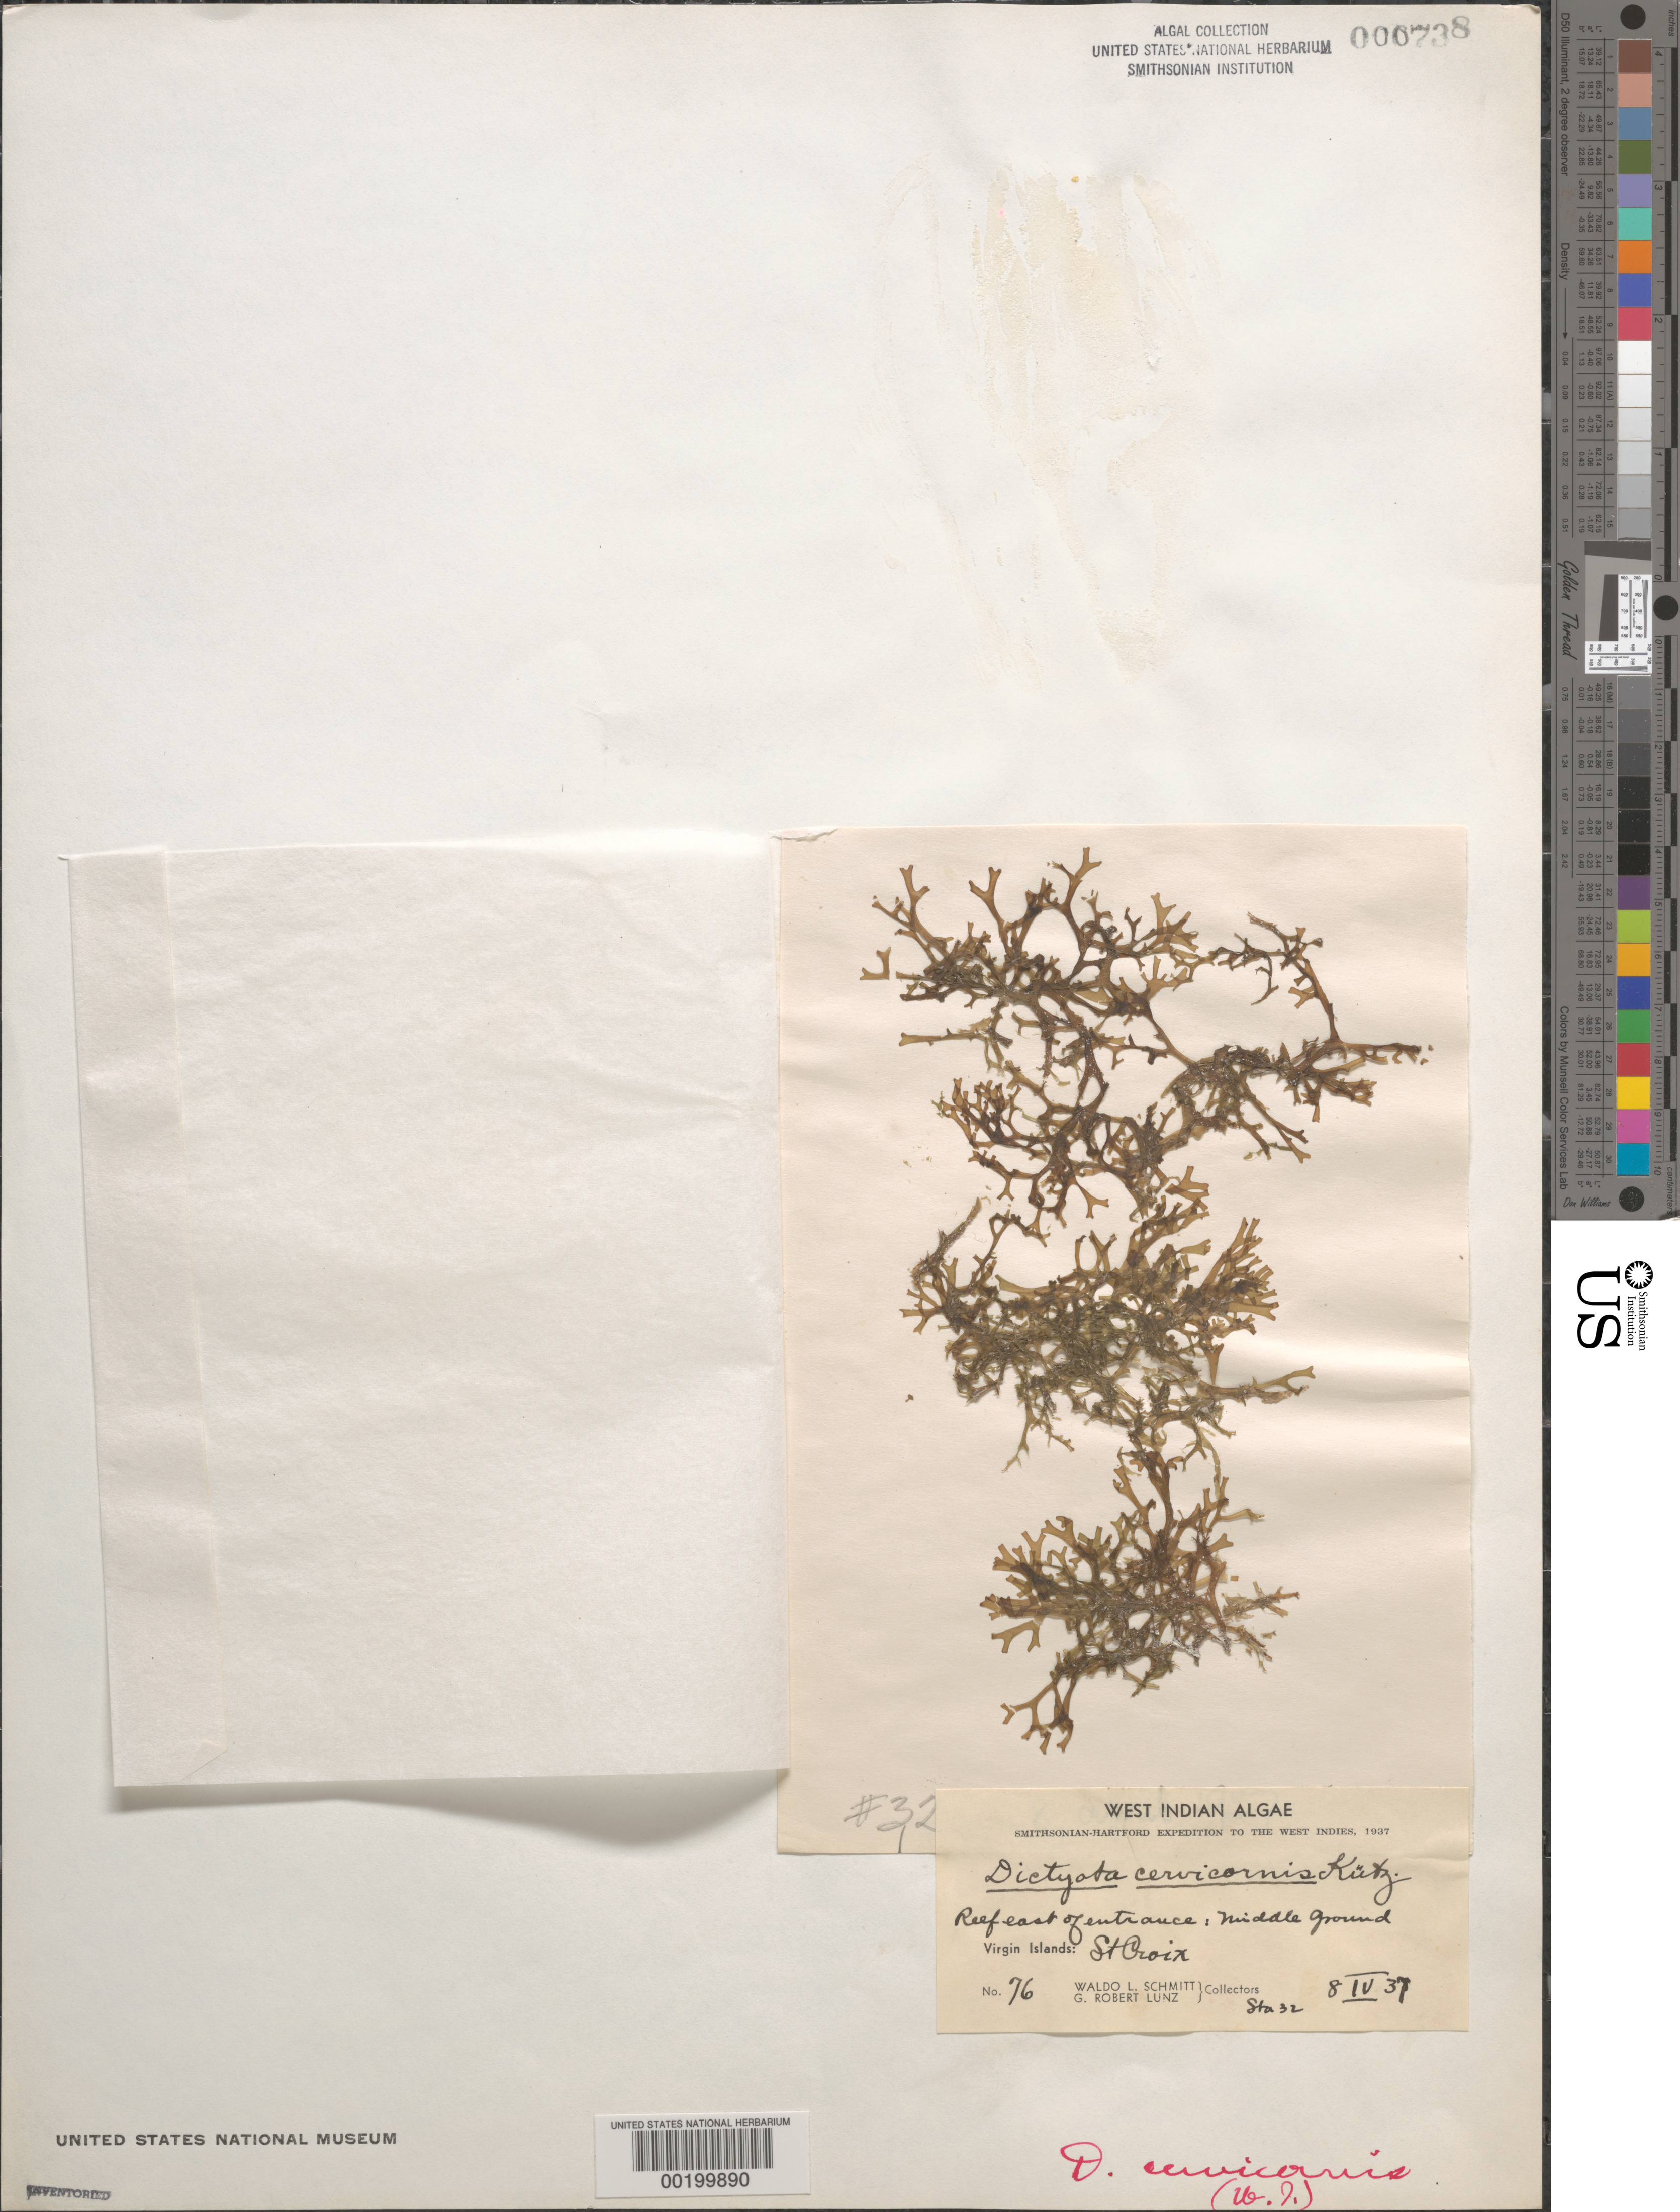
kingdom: Chromista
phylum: Ochrophyta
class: Phaeophyceae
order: Dictyotales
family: Dictyotaceae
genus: Dictyota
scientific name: Dictyota cervicornis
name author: Kütz.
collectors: W. L. Schmitt & G. Lunz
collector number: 76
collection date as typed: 08 Apr 1937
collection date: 1937-04-08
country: U.S. Virgin Islands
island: St. Croix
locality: Middle Ground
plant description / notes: Smithsonian-Hartford Expedition to the West Indies, 1937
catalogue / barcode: US 738